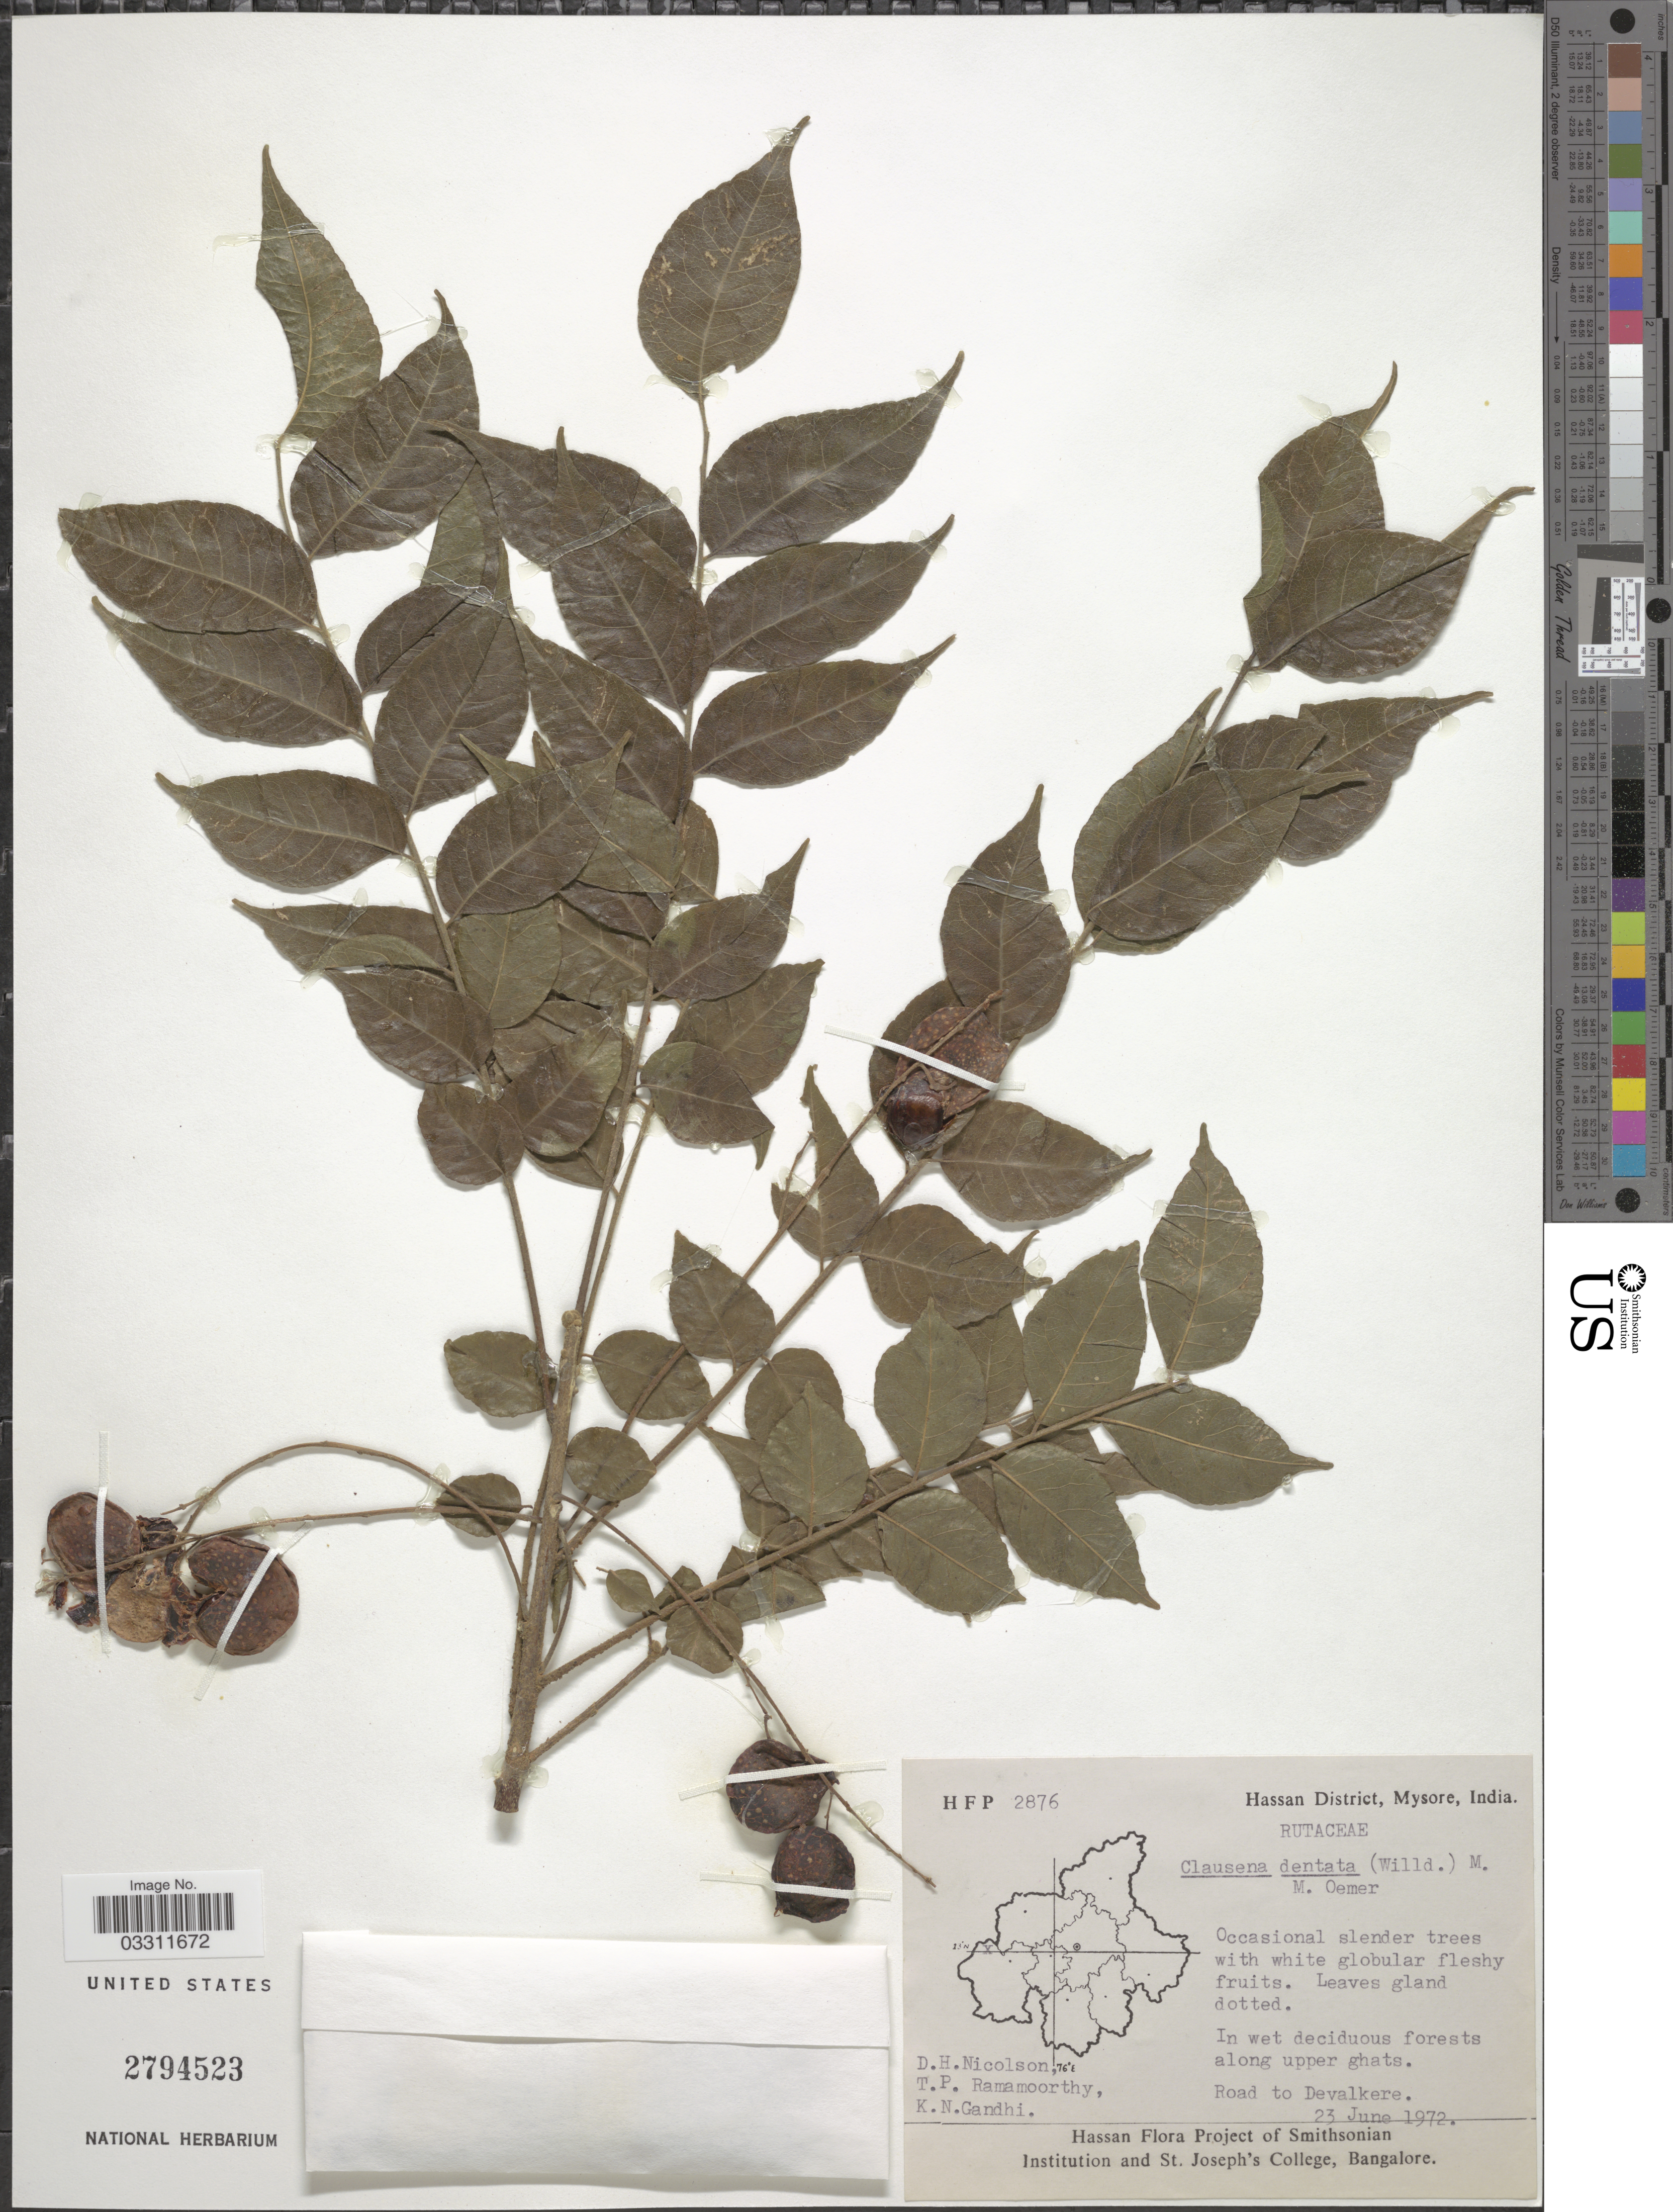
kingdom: Plantae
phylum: Tracheophyta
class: Magnoliopsida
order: Sapindales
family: Rutaceae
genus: Clausena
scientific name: Clausena anisata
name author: (Willd.) Benth.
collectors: D. H. Nicolson, T. P. Ramamoorthy & K. N. Gandhi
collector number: HFP2876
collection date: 1972-06-23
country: India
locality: Hassan District, Mysore. Road to Devalkere.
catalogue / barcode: US 2794523